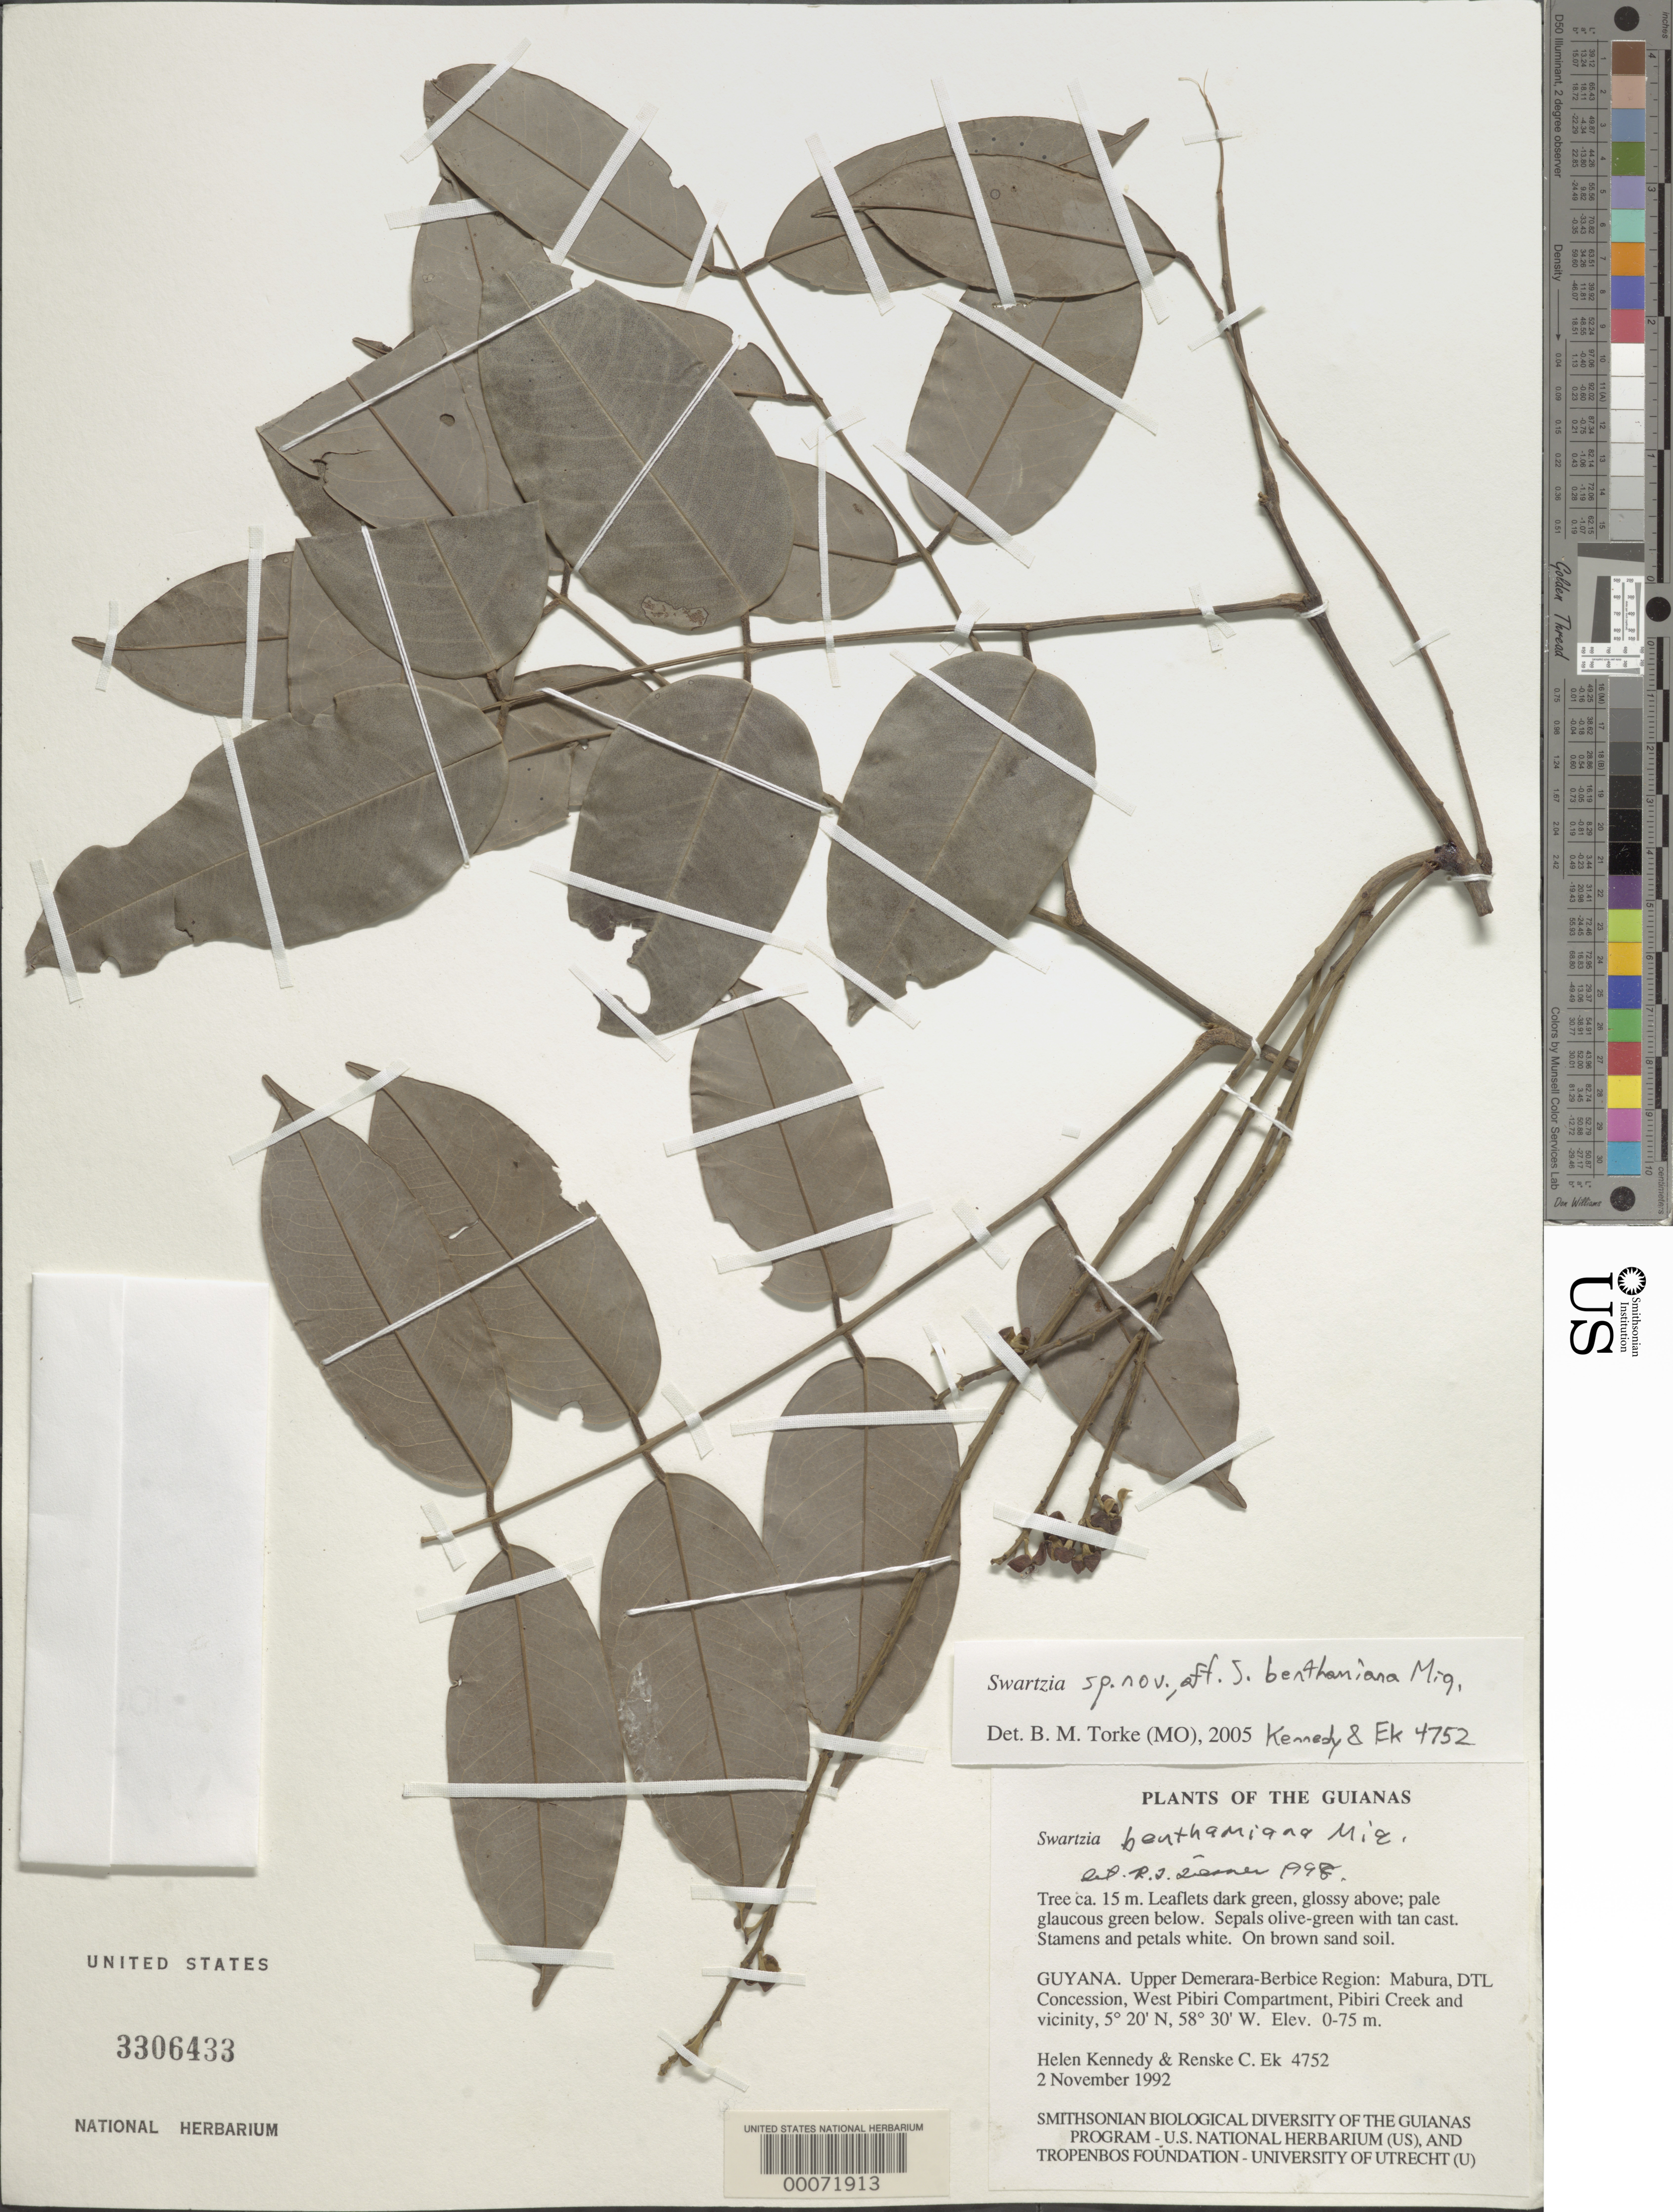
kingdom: Plantae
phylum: Tracheophyta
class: Magnoliopsida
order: Fabales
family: Fabaceae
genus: Swartzia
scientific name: Swartzia benthamiana var. benthamiana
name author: Miq.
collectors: H. Kennedy & R. C. Ek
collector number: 4752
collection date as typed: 02 Nov 1992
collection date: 1992-11-02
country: Guyana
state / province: U. Demerara-Berbice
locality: Mabura, dtl concession, pibiri creek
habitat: On brown soil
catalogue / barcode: US 3306433